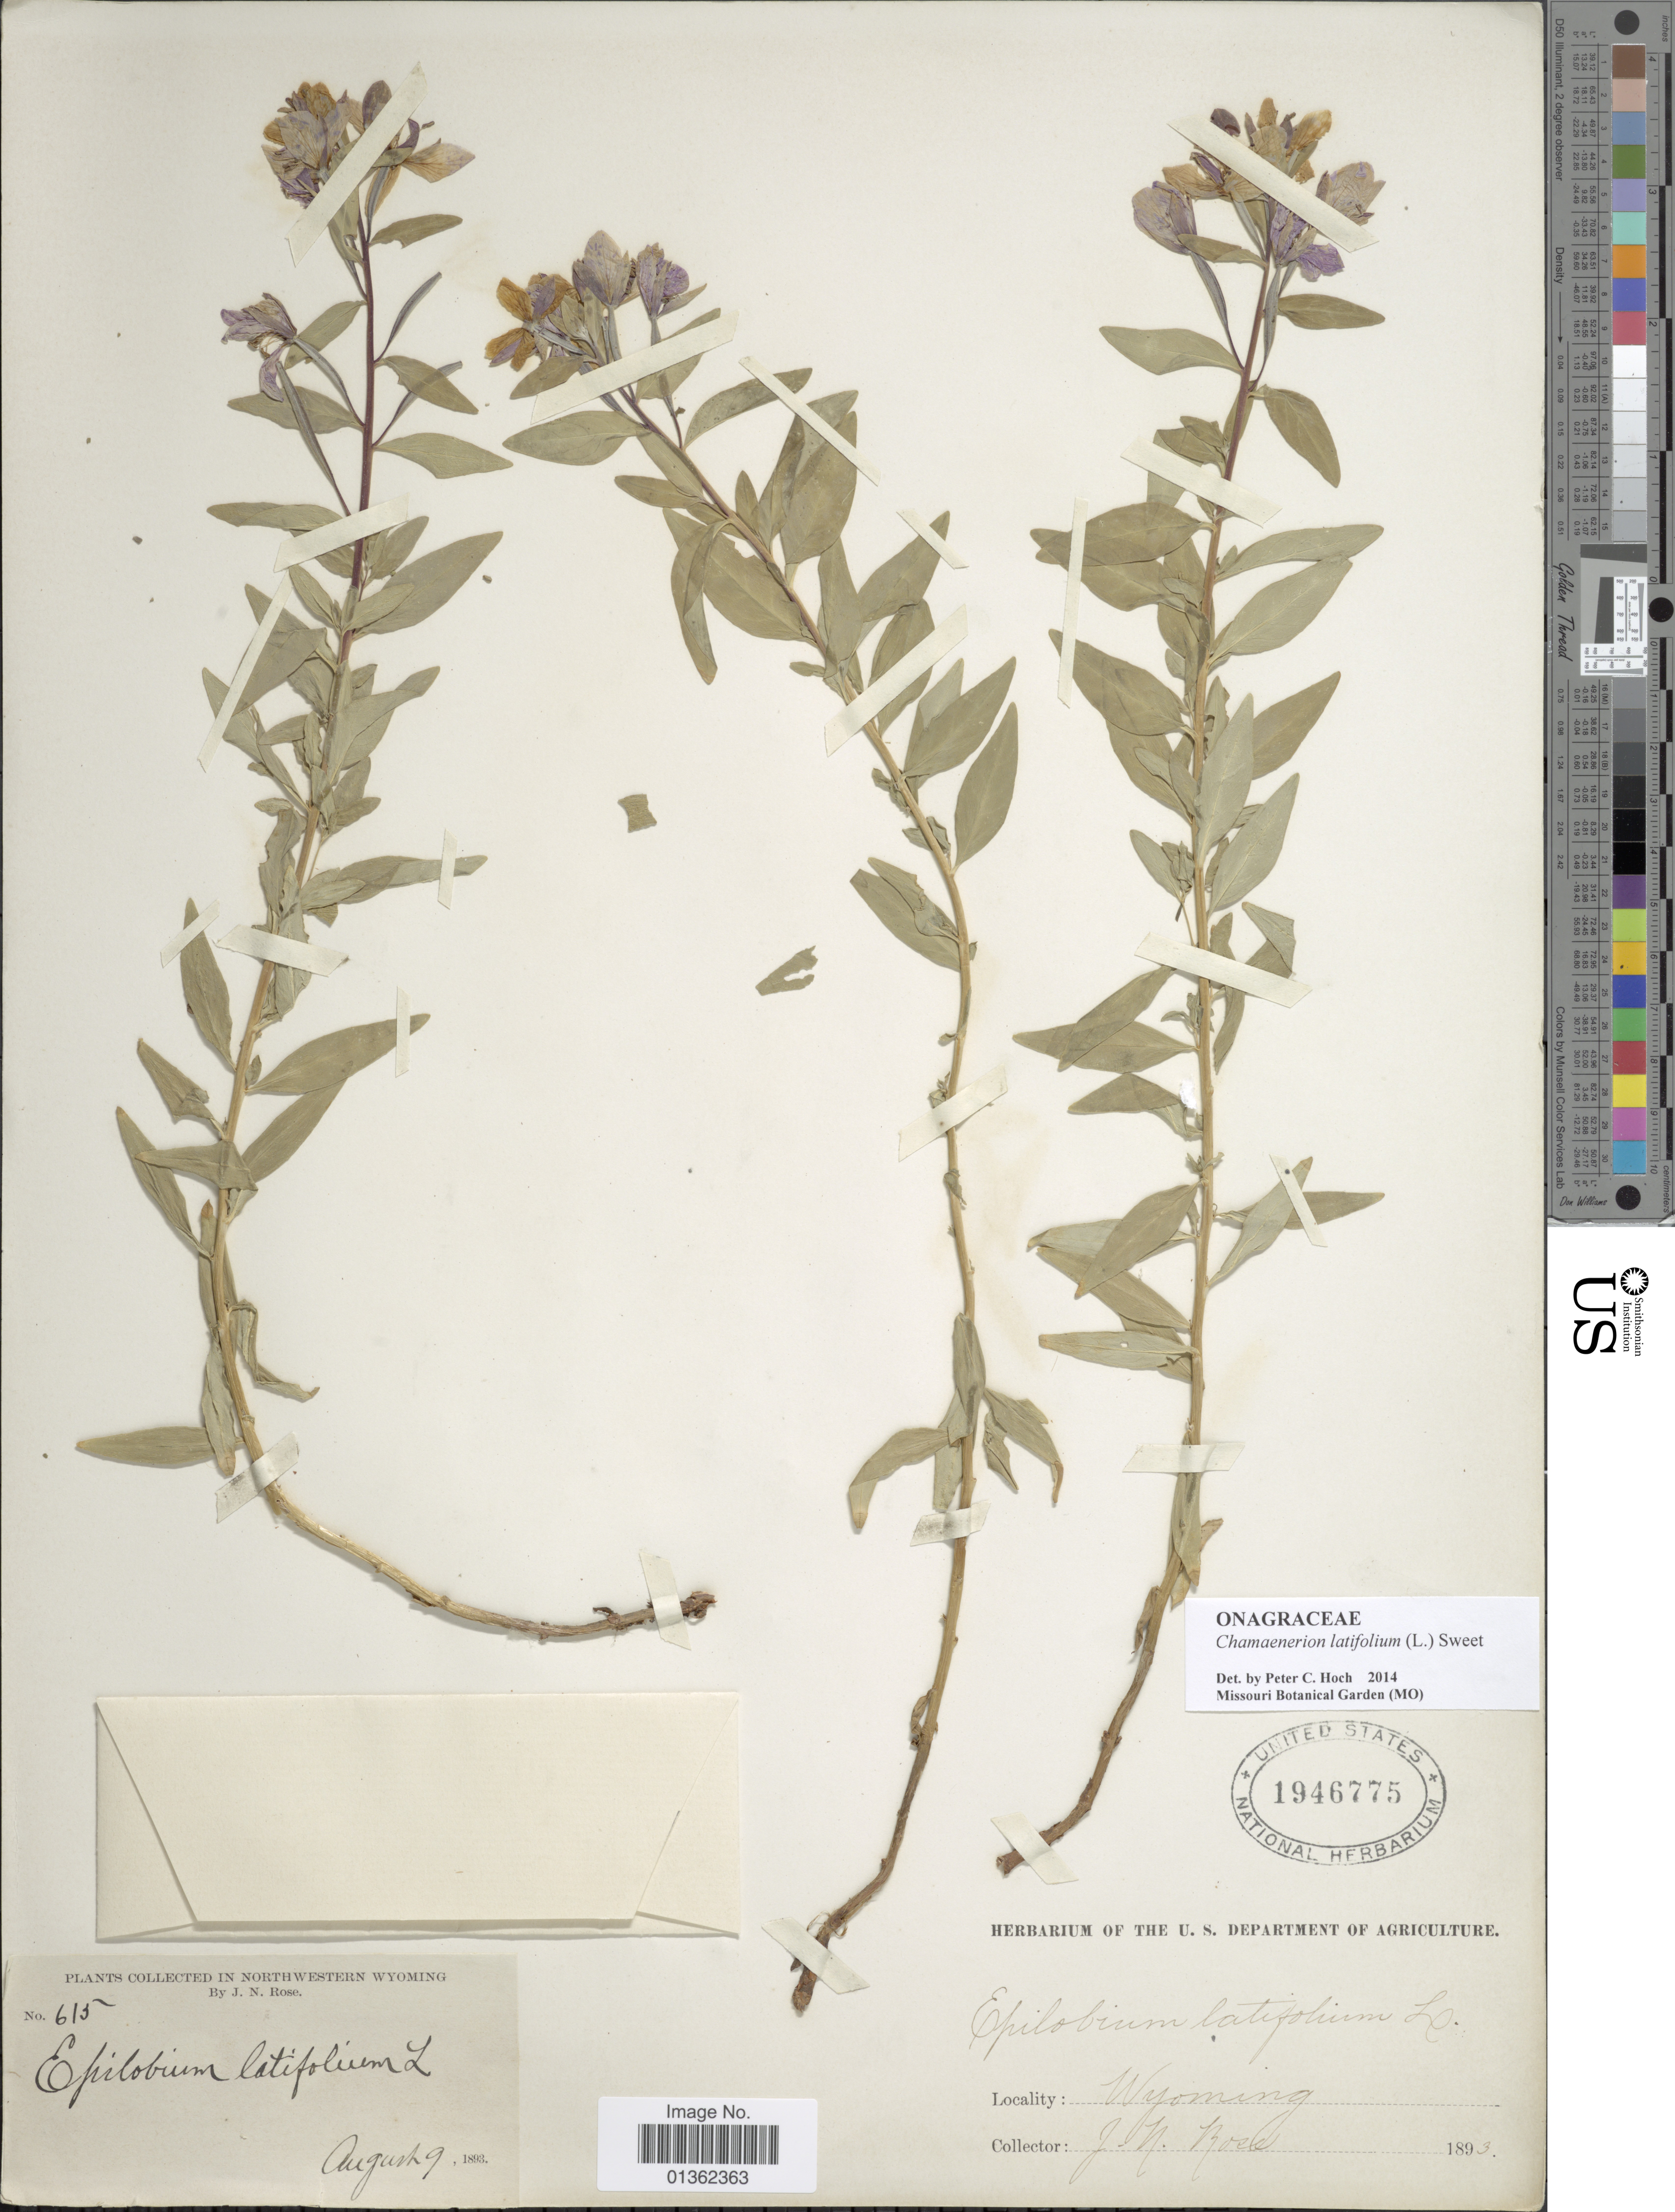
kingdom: Plantae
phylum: Tracheophyta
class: Magnoliopsida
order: Myrtales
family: Onagraceae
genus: Chamaenerion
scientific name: Chamaenerion latifolium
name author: (L.) Th. Fr. & Lange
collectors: J. N. Rose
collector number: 615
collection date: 1893-08-09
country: United States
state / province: Wyoming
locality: Northwestern Wyoming.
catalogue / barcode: US 1946775